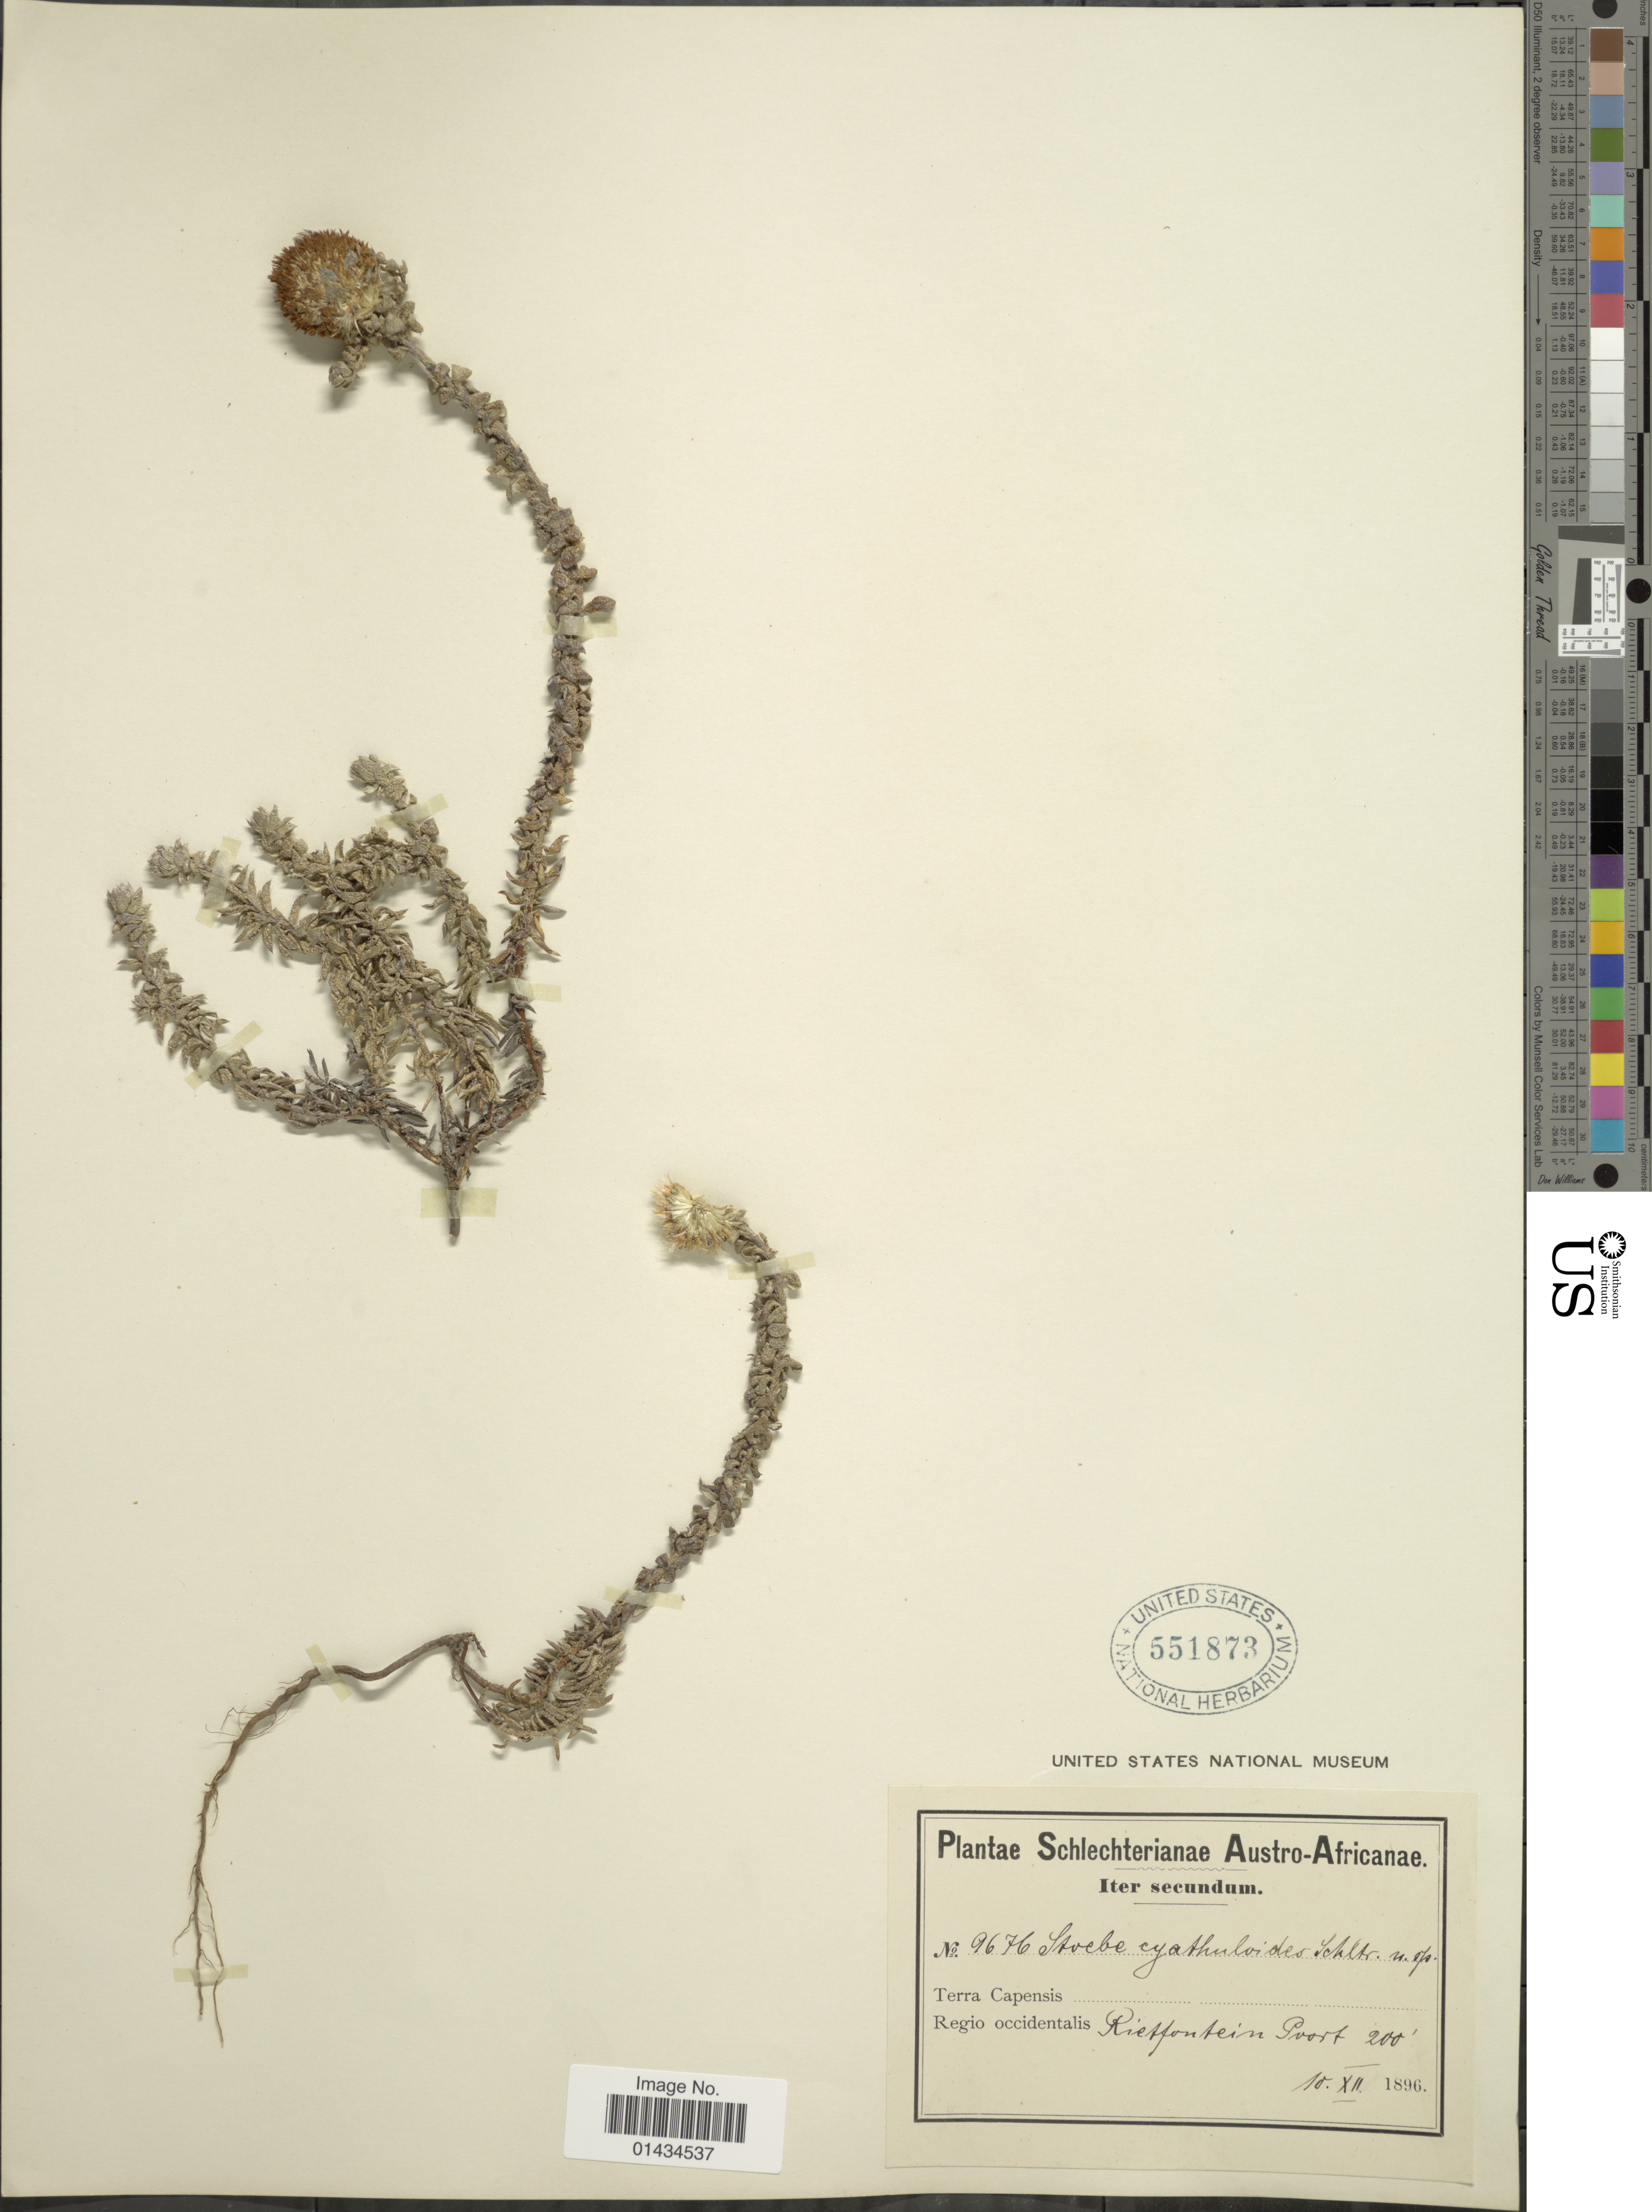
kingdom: Plantae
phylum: Tracheophyta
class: Magnoliopsida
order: Asterales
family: Asteraceae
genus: Stoebe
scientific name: Stoebe cyathuloides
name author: Schltr.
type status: Type Collection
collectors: Schlechter, --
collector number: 9676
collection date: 1896-12-10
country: South Africa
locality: Austro-Africanae, Terra Capensis, Regio occidentalis Rietfontein Poort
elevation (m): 61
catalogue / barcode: US 551873